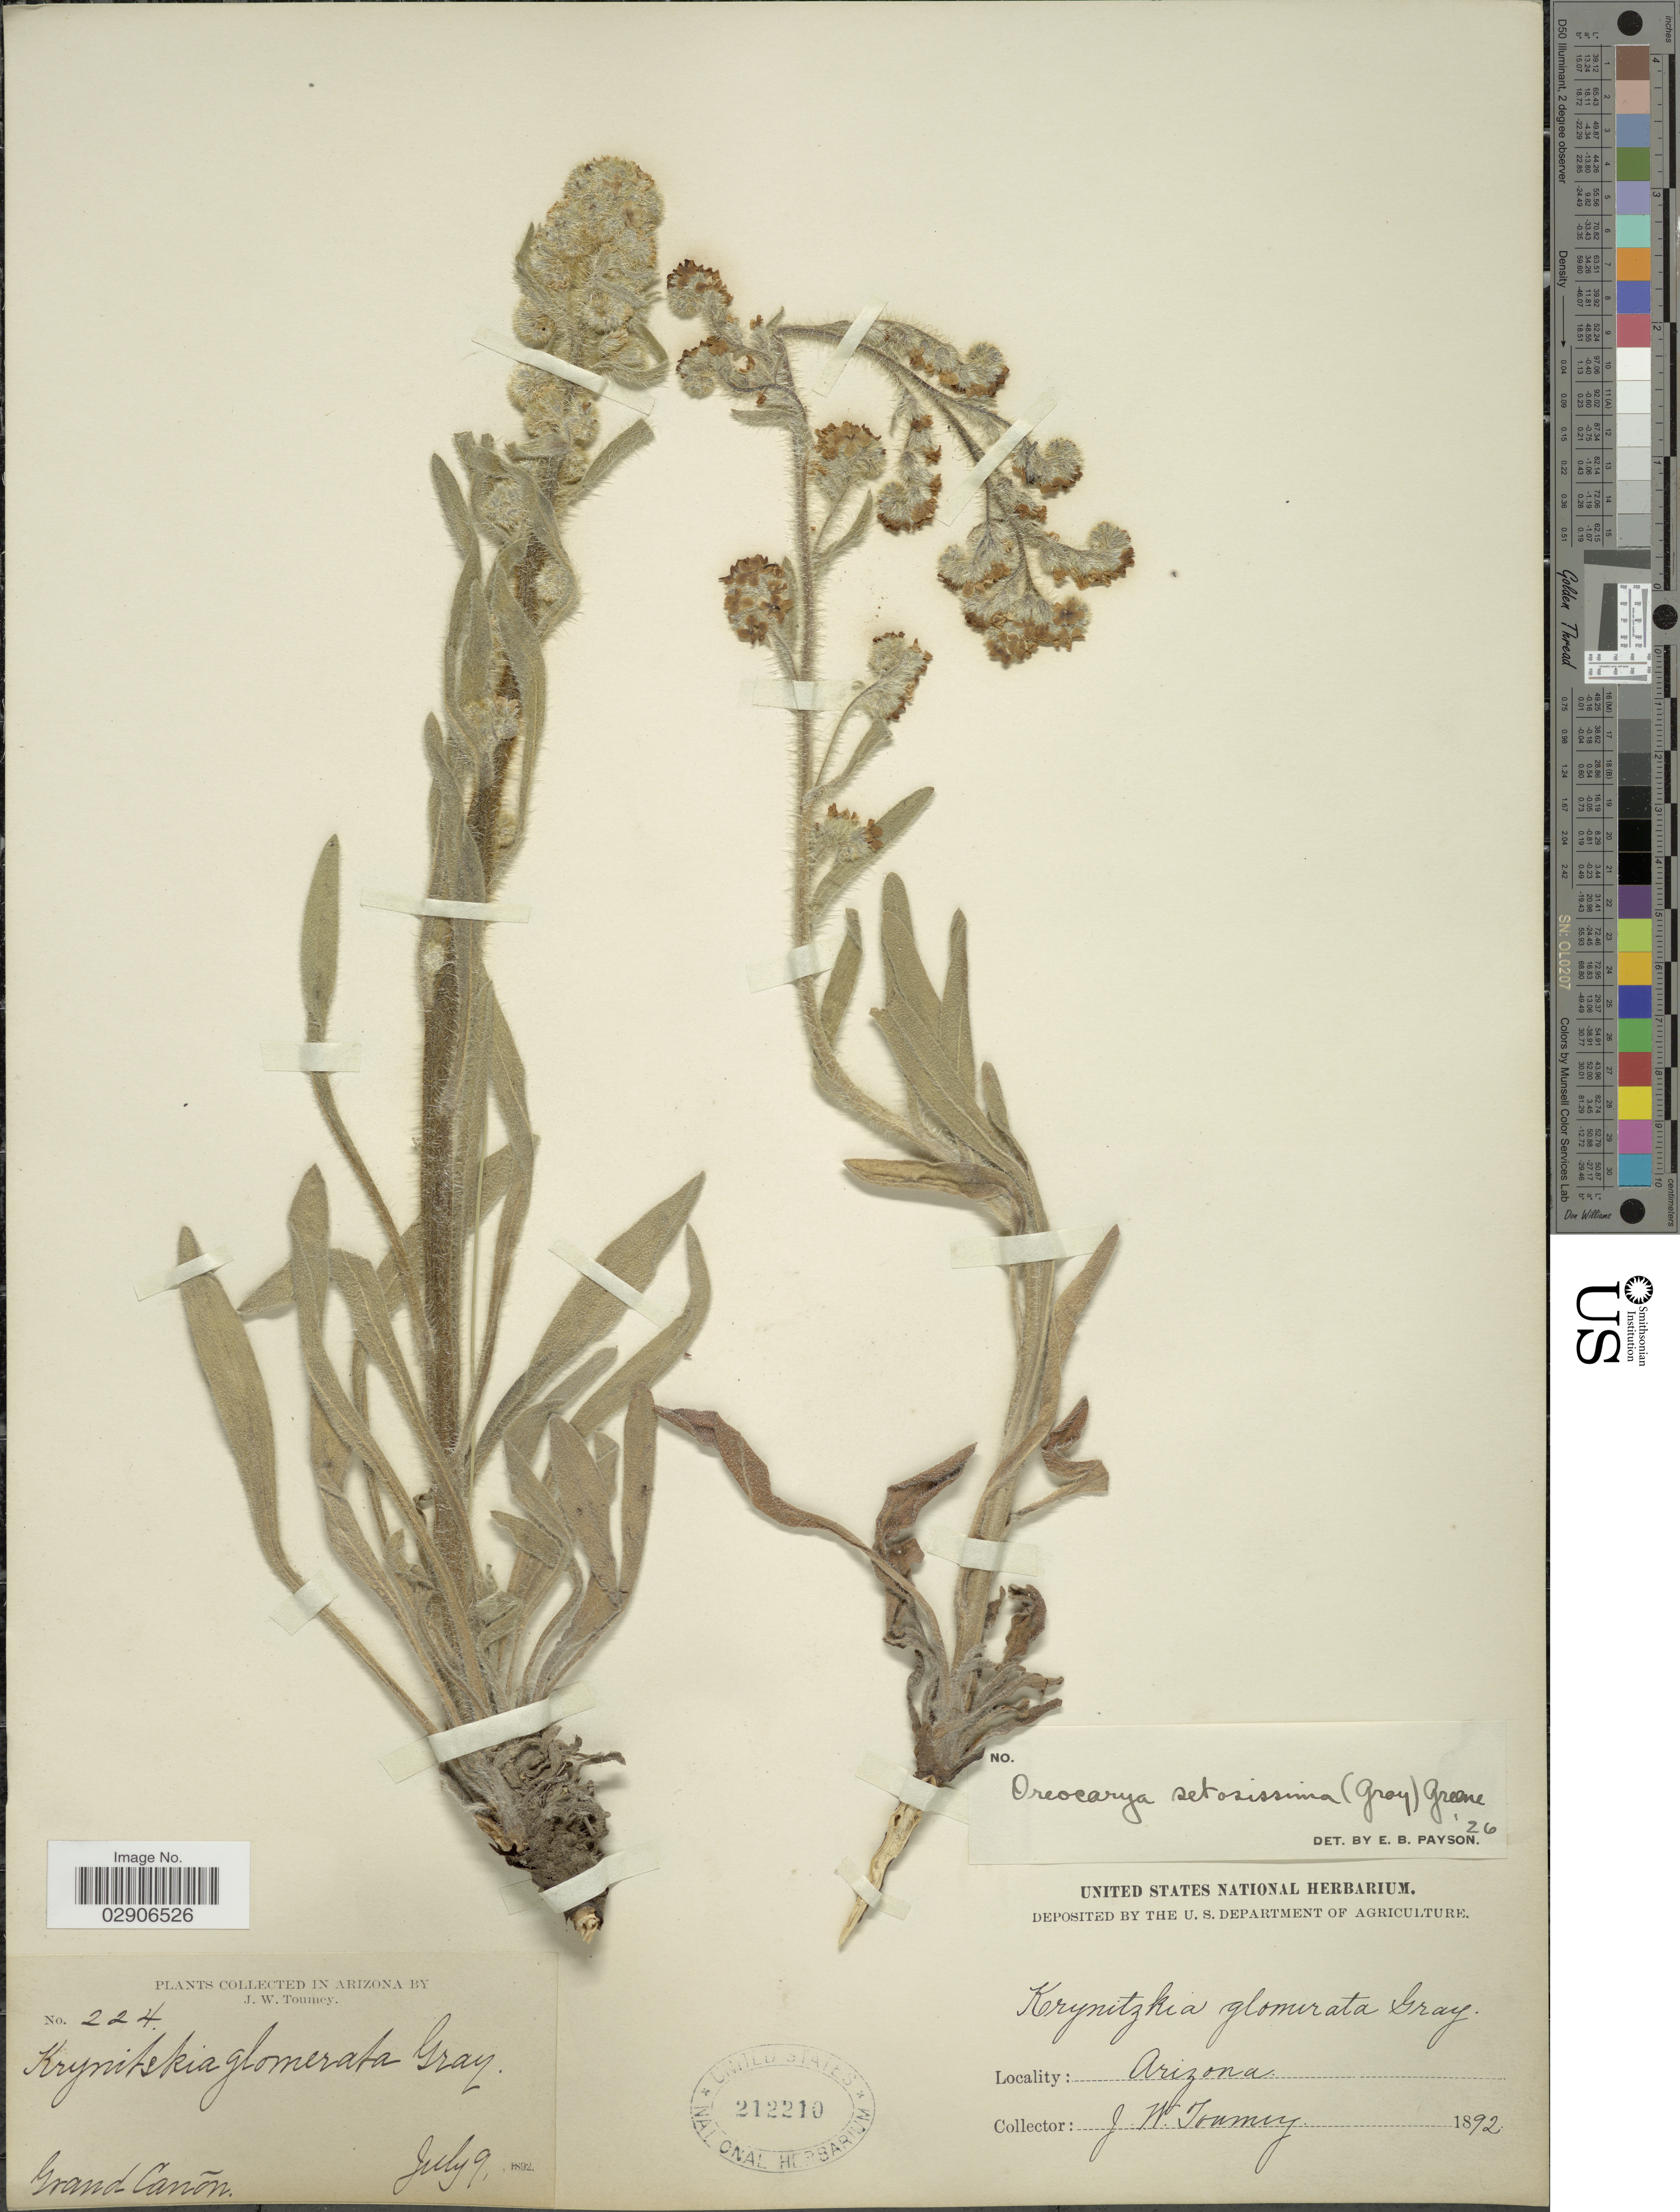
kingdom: Plantae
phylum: Tracheophyta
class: Magnoliopsida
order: Boraginales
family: Boraginaceae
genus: Oreocarya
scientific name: Oreocarya setosissima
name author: (A. Gray) Greene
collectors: J. W. Toumey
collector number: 224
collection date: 1892-07-09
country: United States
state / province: Arizona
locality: Grand Canoñ.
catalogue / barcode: US 212210